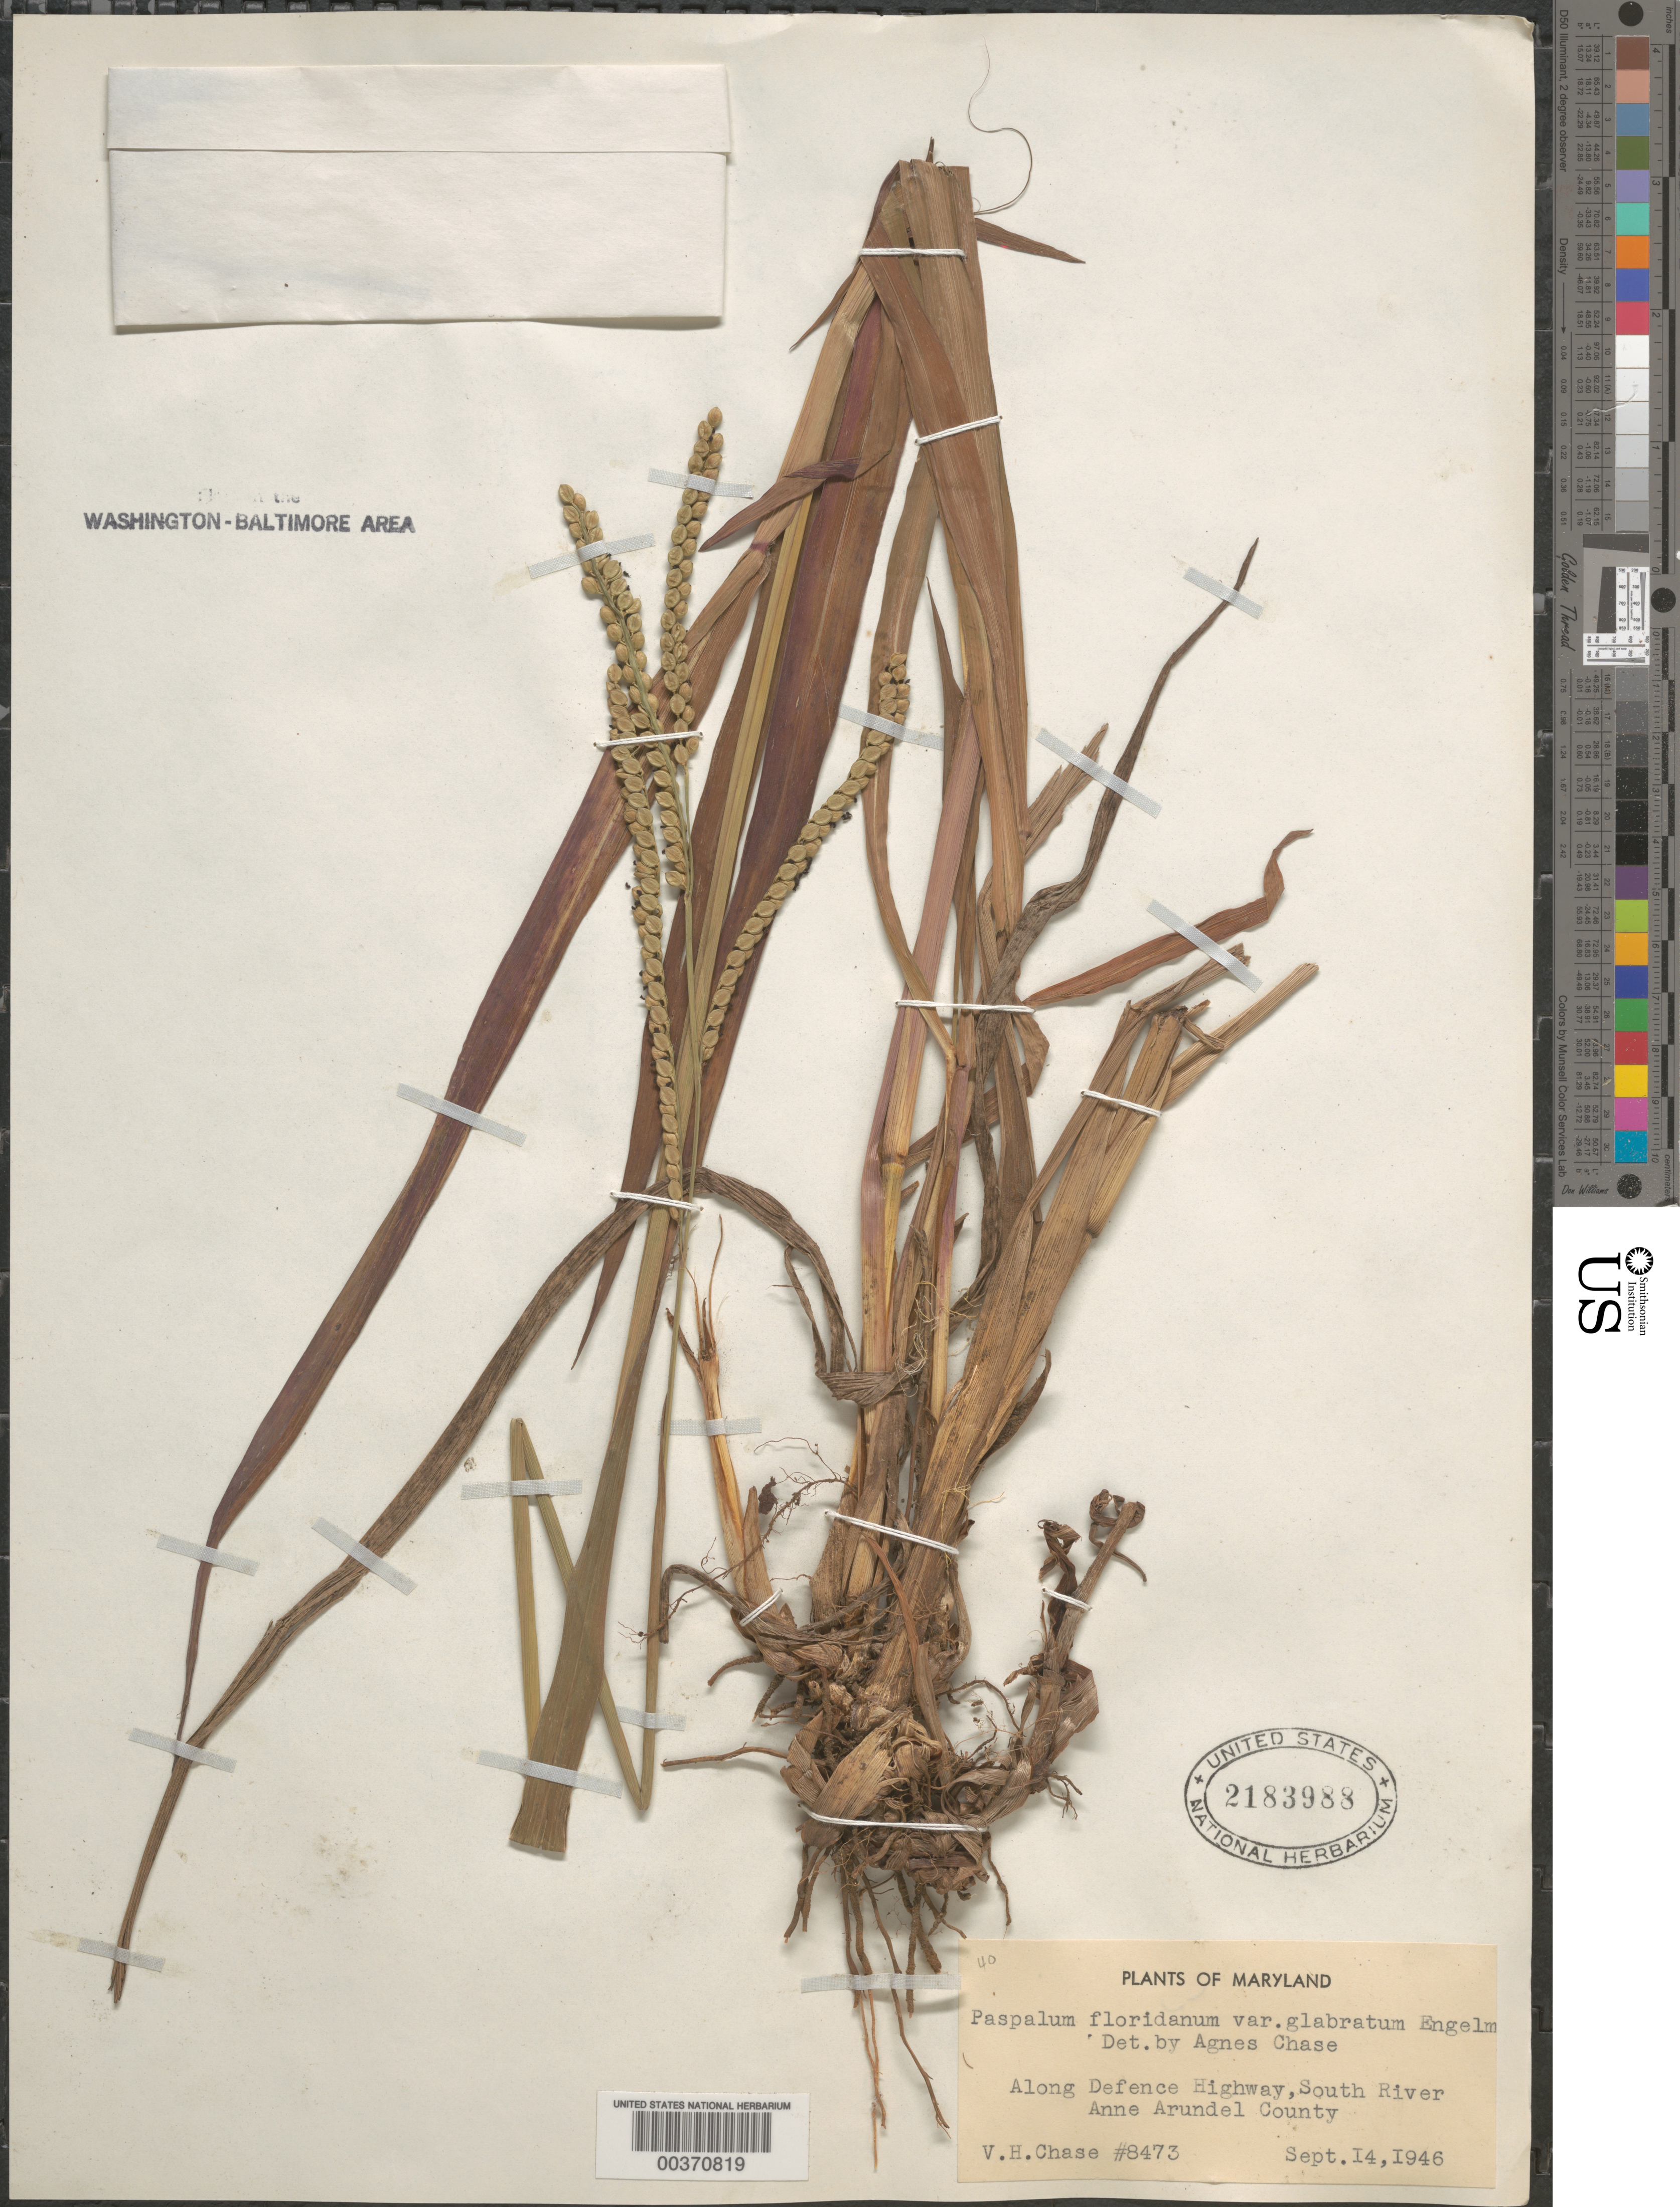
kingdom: Plantae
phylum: Tracheophyta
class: Liliopsida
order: Poales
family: Poaceae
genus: Paspalum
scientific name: Paspalum floridanum var. glabratum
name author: Engelm. ex Vasey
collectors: V. H. Chase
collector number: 8473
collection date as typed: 14 Sep 1946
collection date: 1946-09-14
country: United States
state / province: Maryland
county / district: Anne Arundel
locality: Along Defence Highway, South River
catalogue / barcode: US 2183988